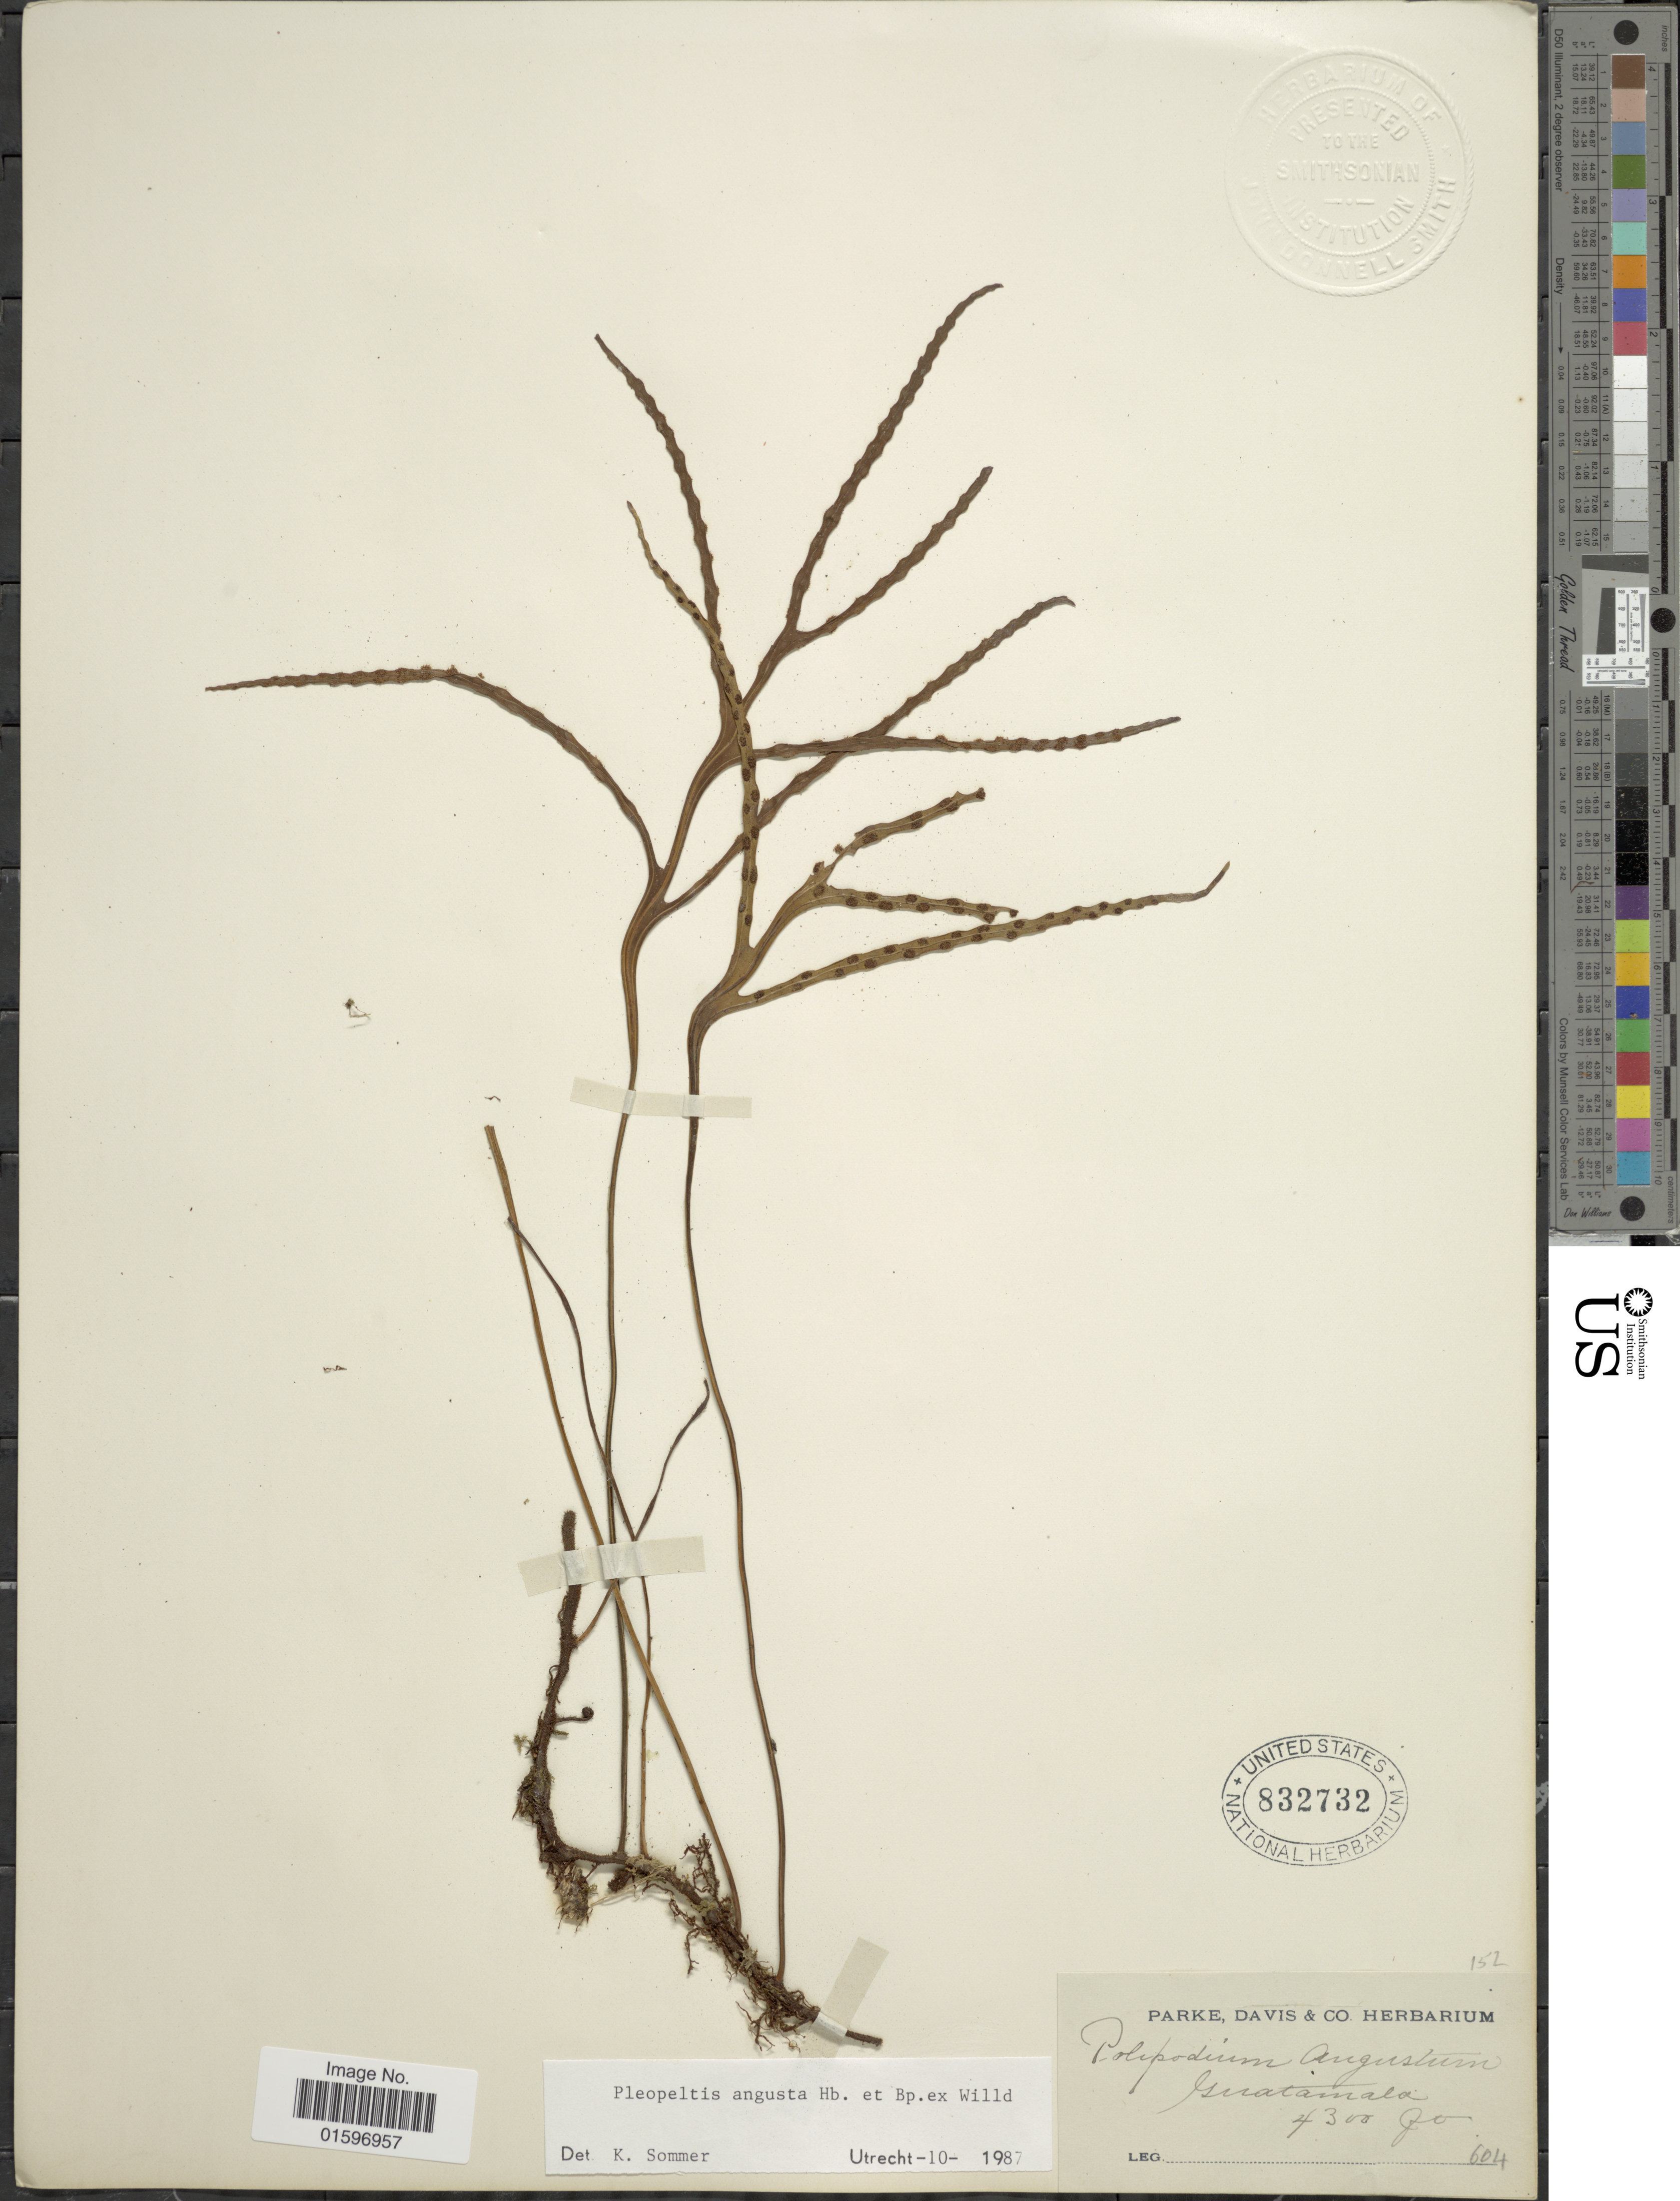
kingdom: Plantae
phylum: Tracheophyta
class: Polypodiopsida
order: Polypodiales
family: Polypodiaceae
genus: Pleopeltis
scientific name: Pleopeltis angusta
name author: Humb. & Bonap. ex Willd.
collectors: Parke, Davis & Co. Herbarium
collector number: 604?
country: Guatemala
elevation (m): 1311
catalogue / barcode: US 832732